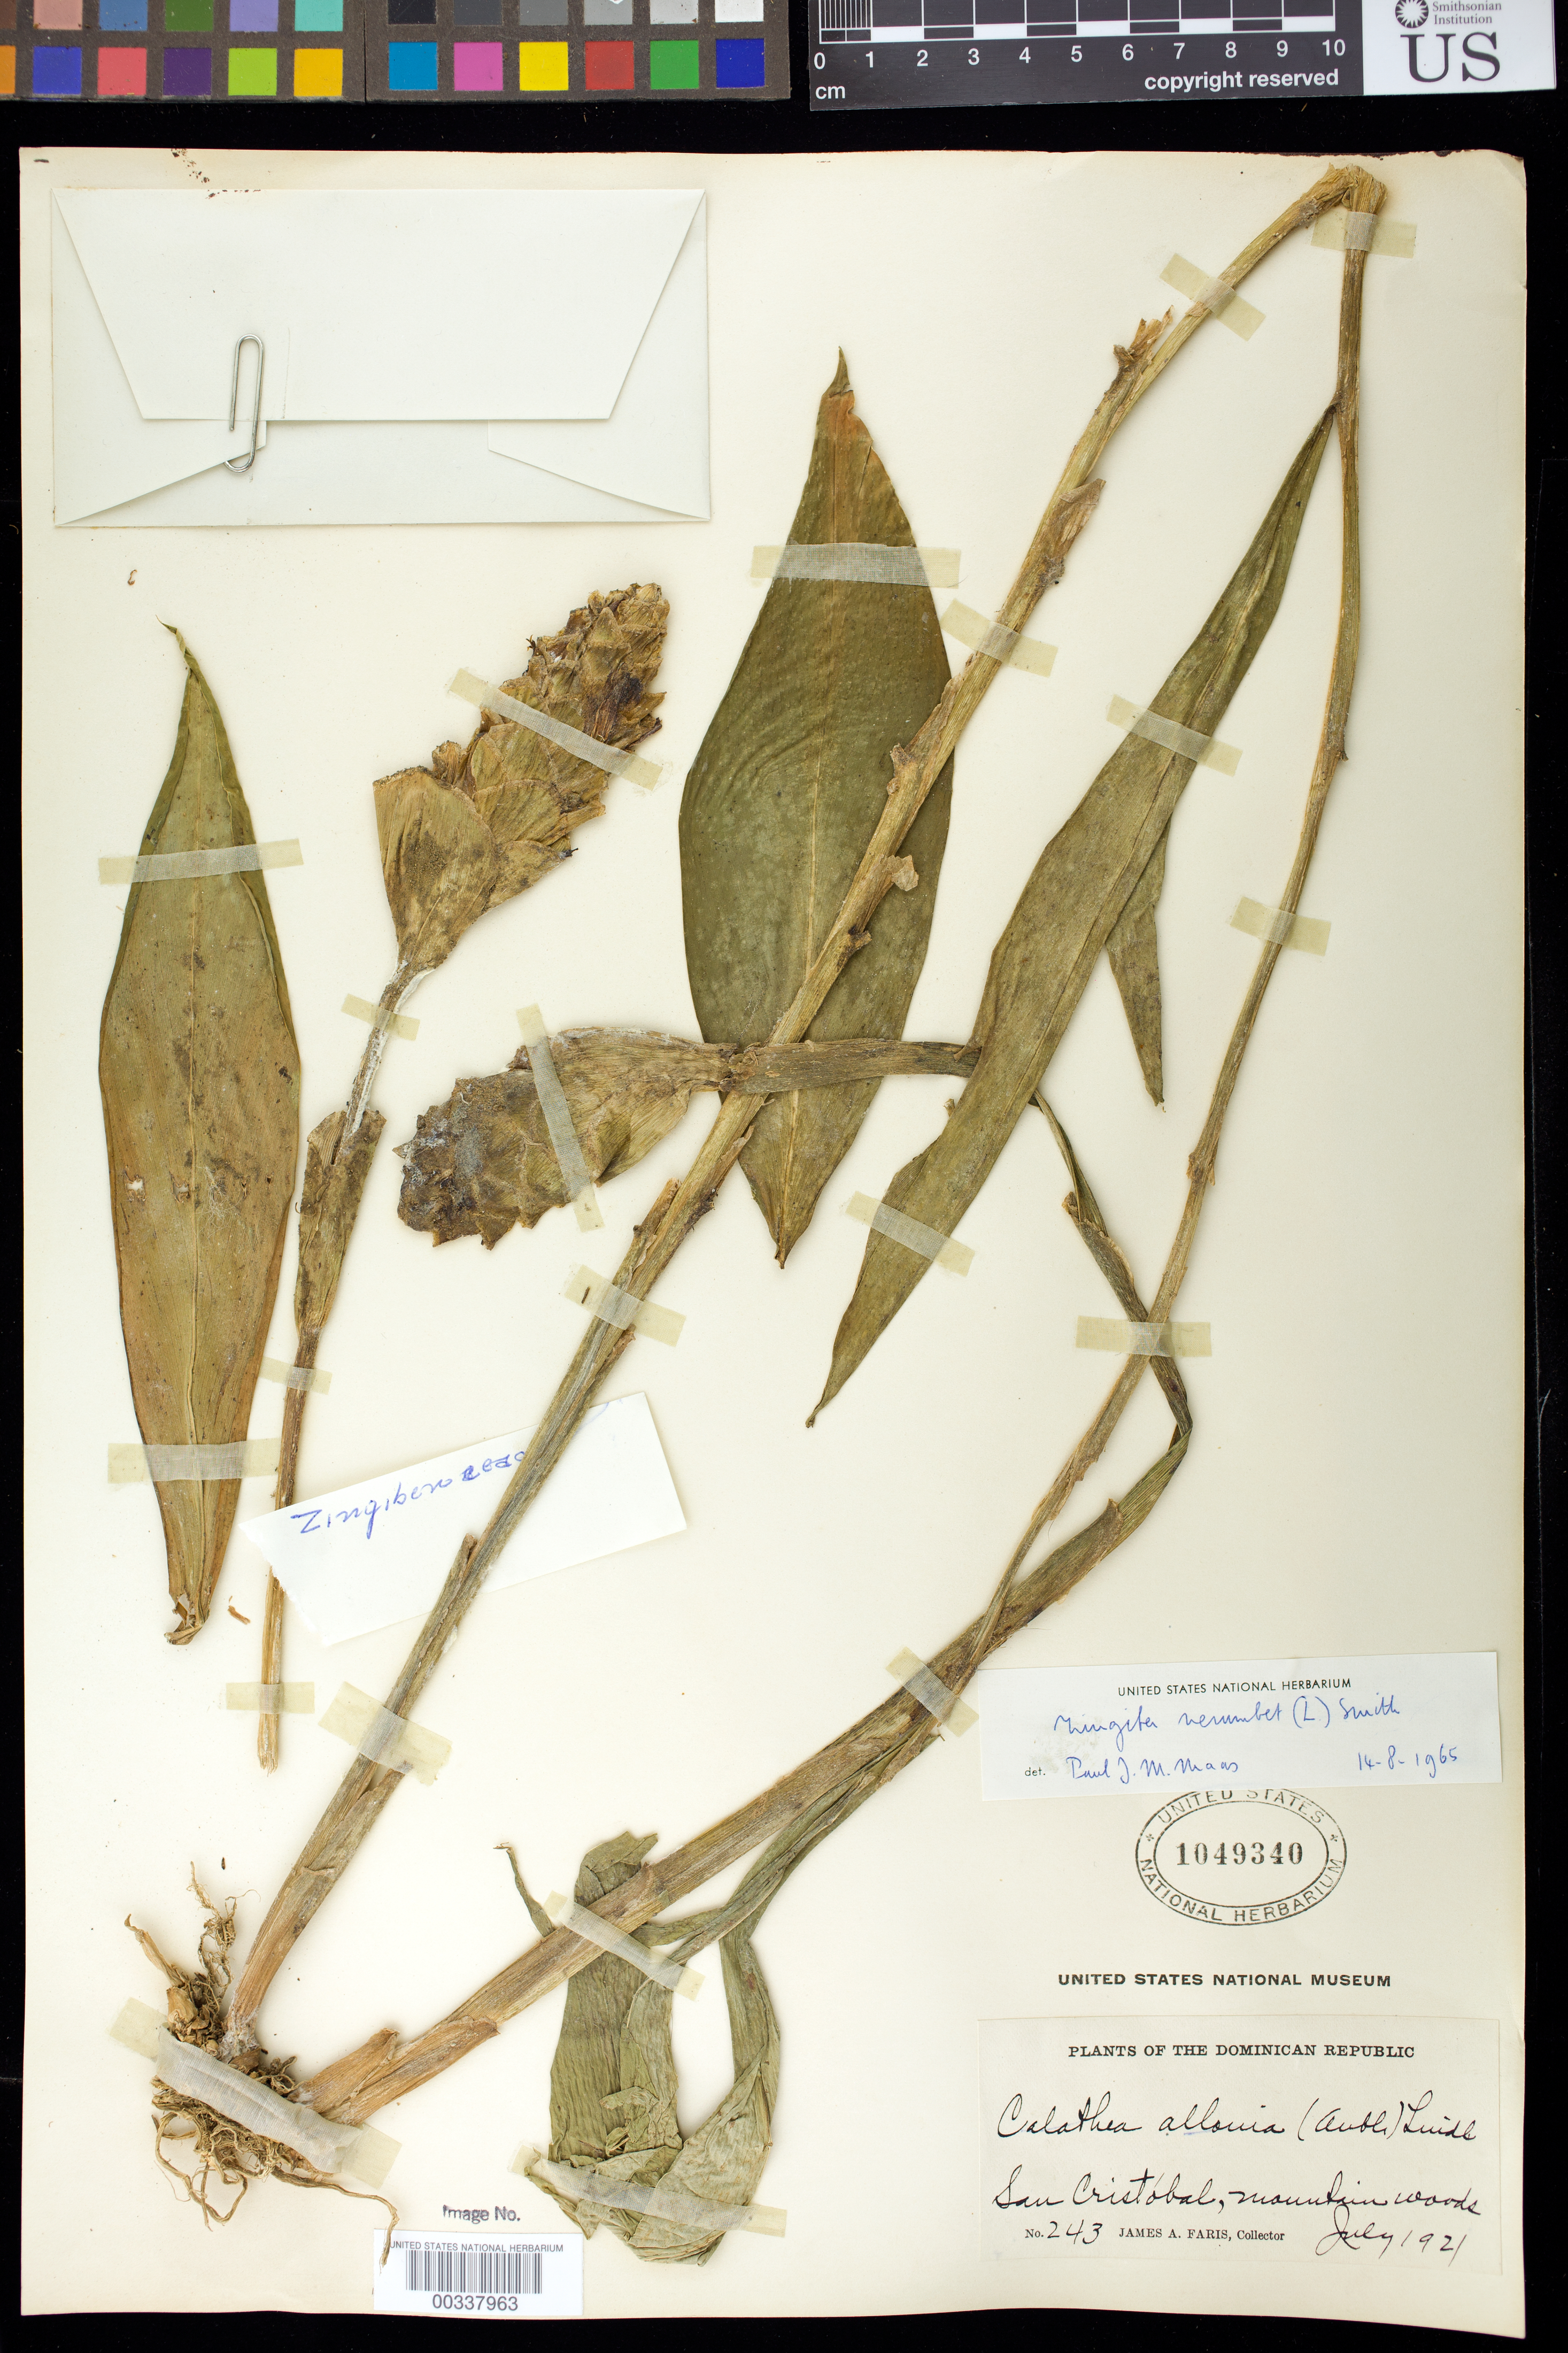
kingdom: Plantae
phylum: Tracheophyta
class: Liliopsida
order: Zingiberales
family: Zingiberaceae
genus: Zingiber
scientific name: Zingiber zerumbet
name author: (L.) Sm.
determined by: Maas, Paul J. M.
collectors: J. Faris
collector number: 243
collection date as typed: Jul 1921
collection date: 1921-07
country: Dominican Republic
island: Hispaniola Island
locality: San cristobal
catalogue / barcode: US 1049340